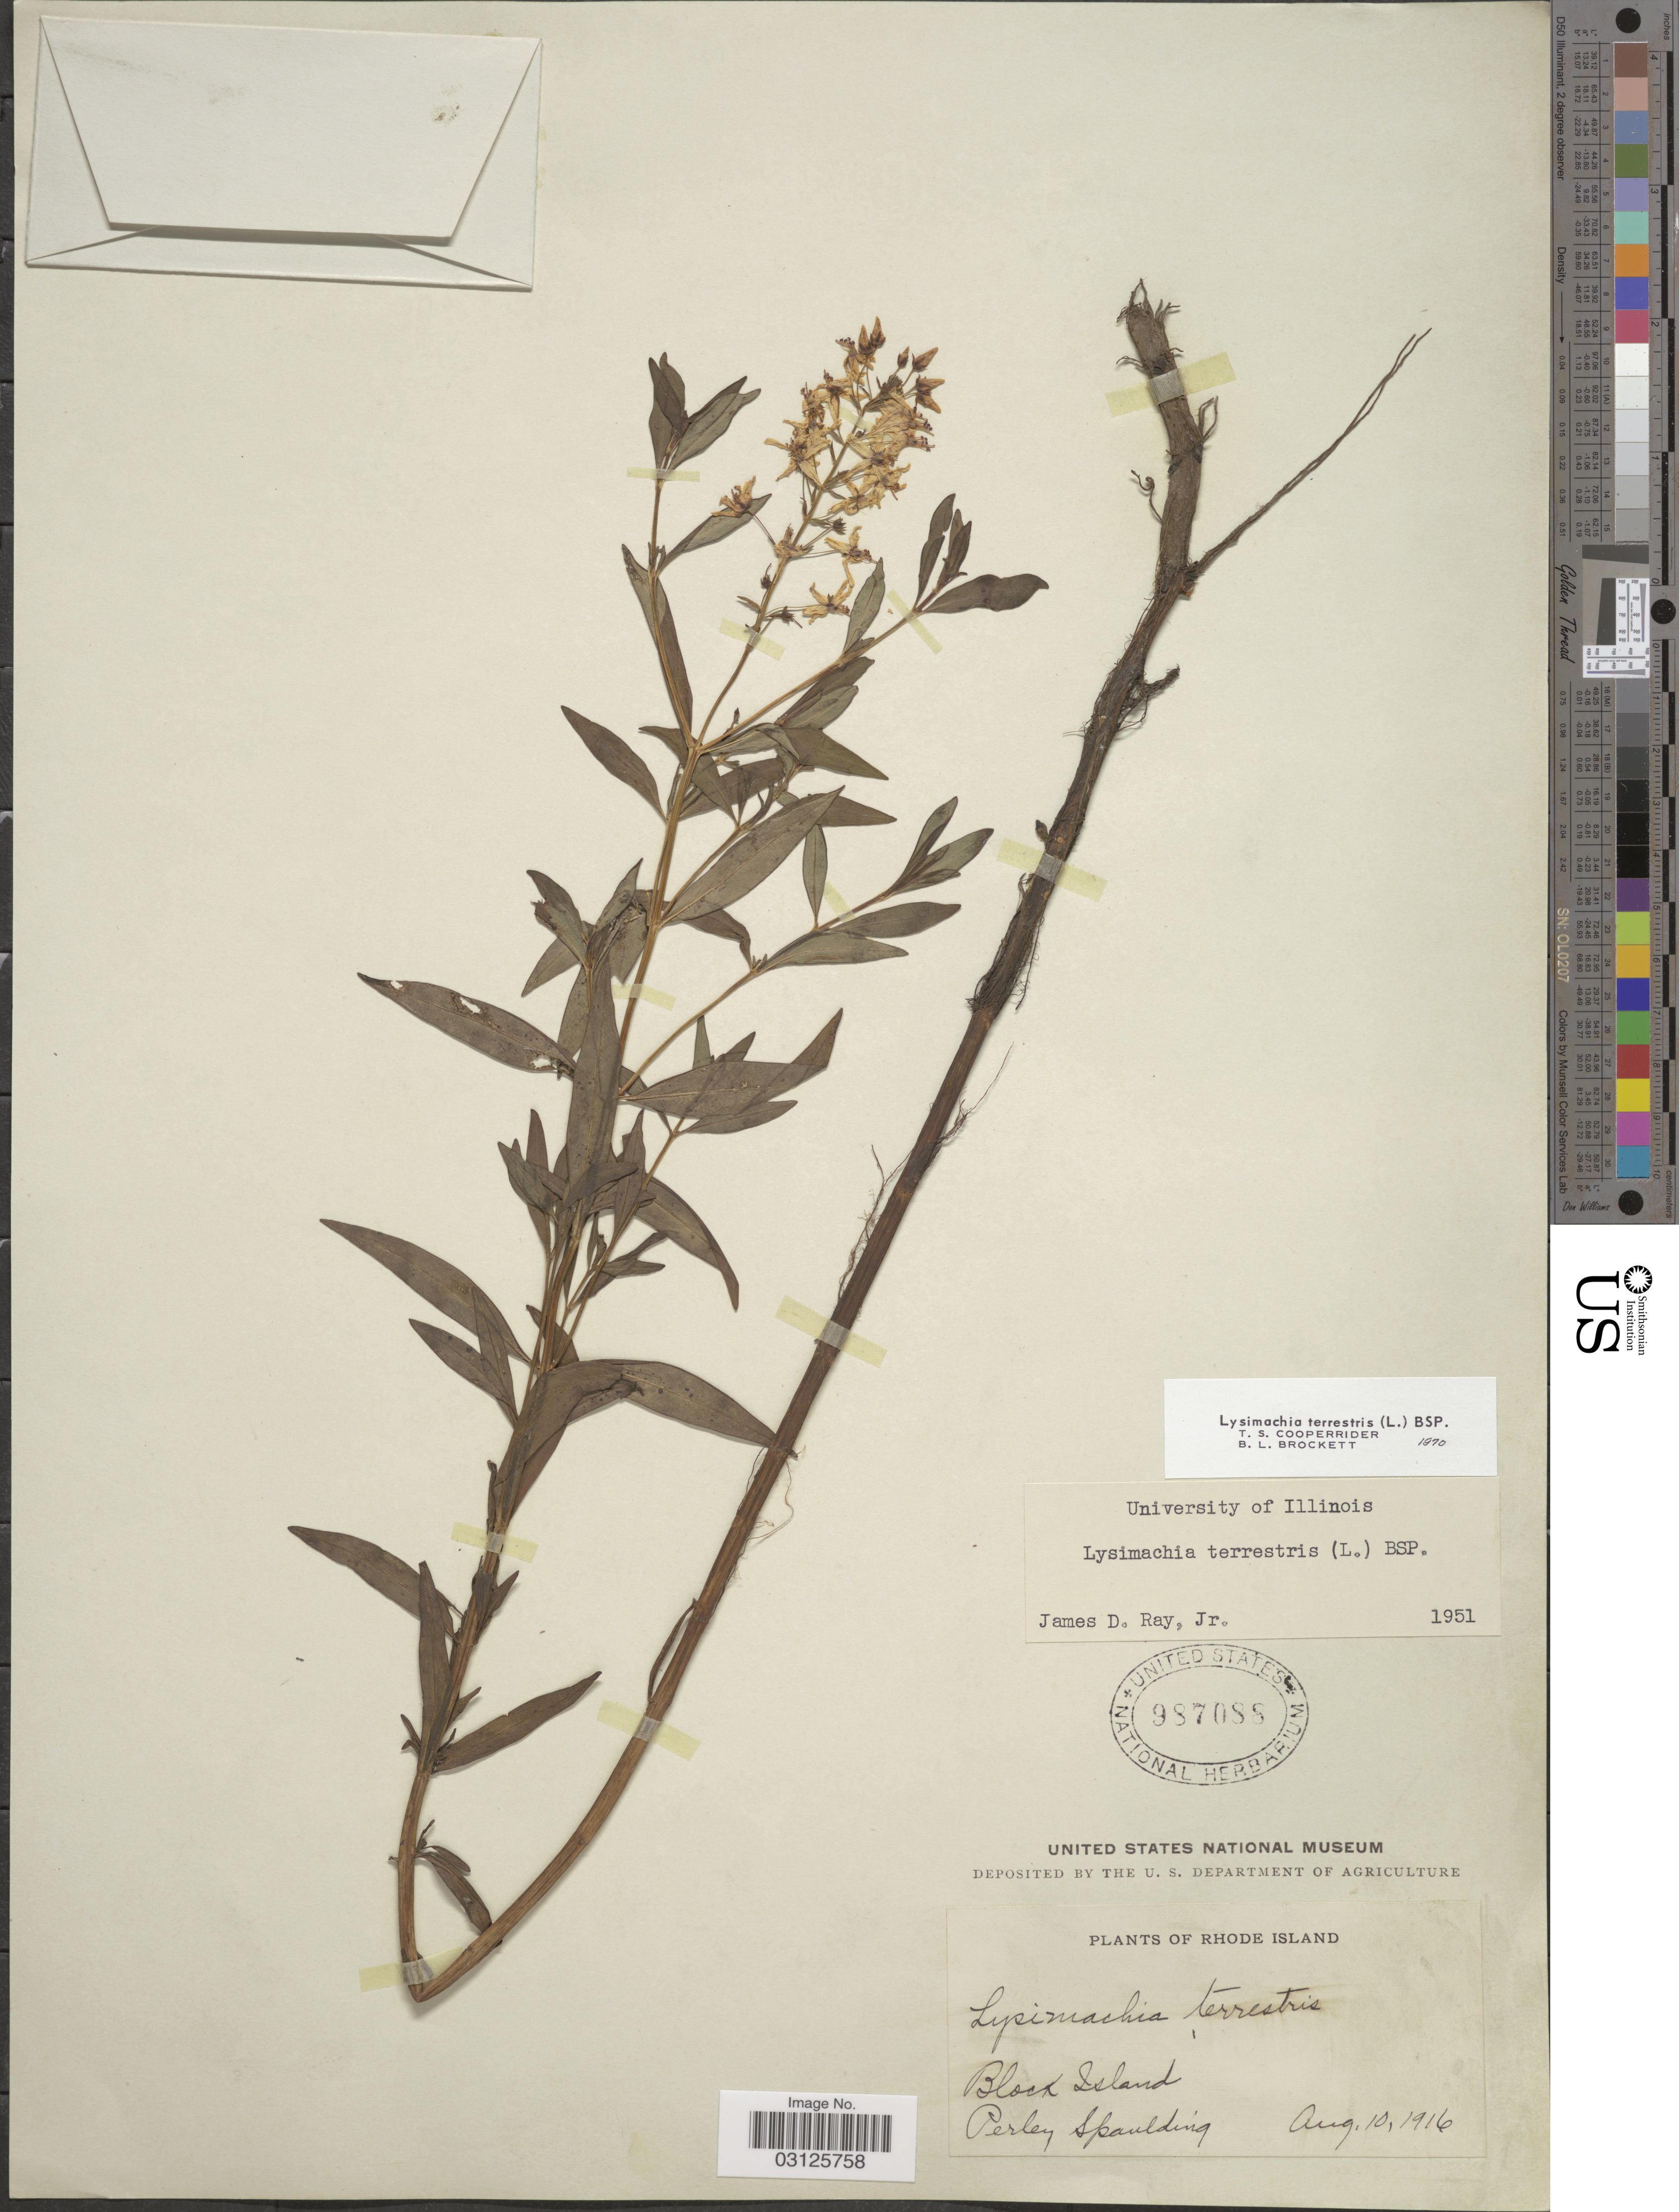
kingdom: Plantae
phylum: Tracheophyta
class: Magnoliopsida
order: Ericales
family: Primulaceae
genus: Lysimachia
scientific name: Lysimachia terrestris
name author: (L.) Britton, Stearns & Poggenb.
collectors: P. Spaulding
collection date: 1916-08-10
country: United States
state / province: Rhode Island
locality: Block Island.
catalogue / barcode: US 987088